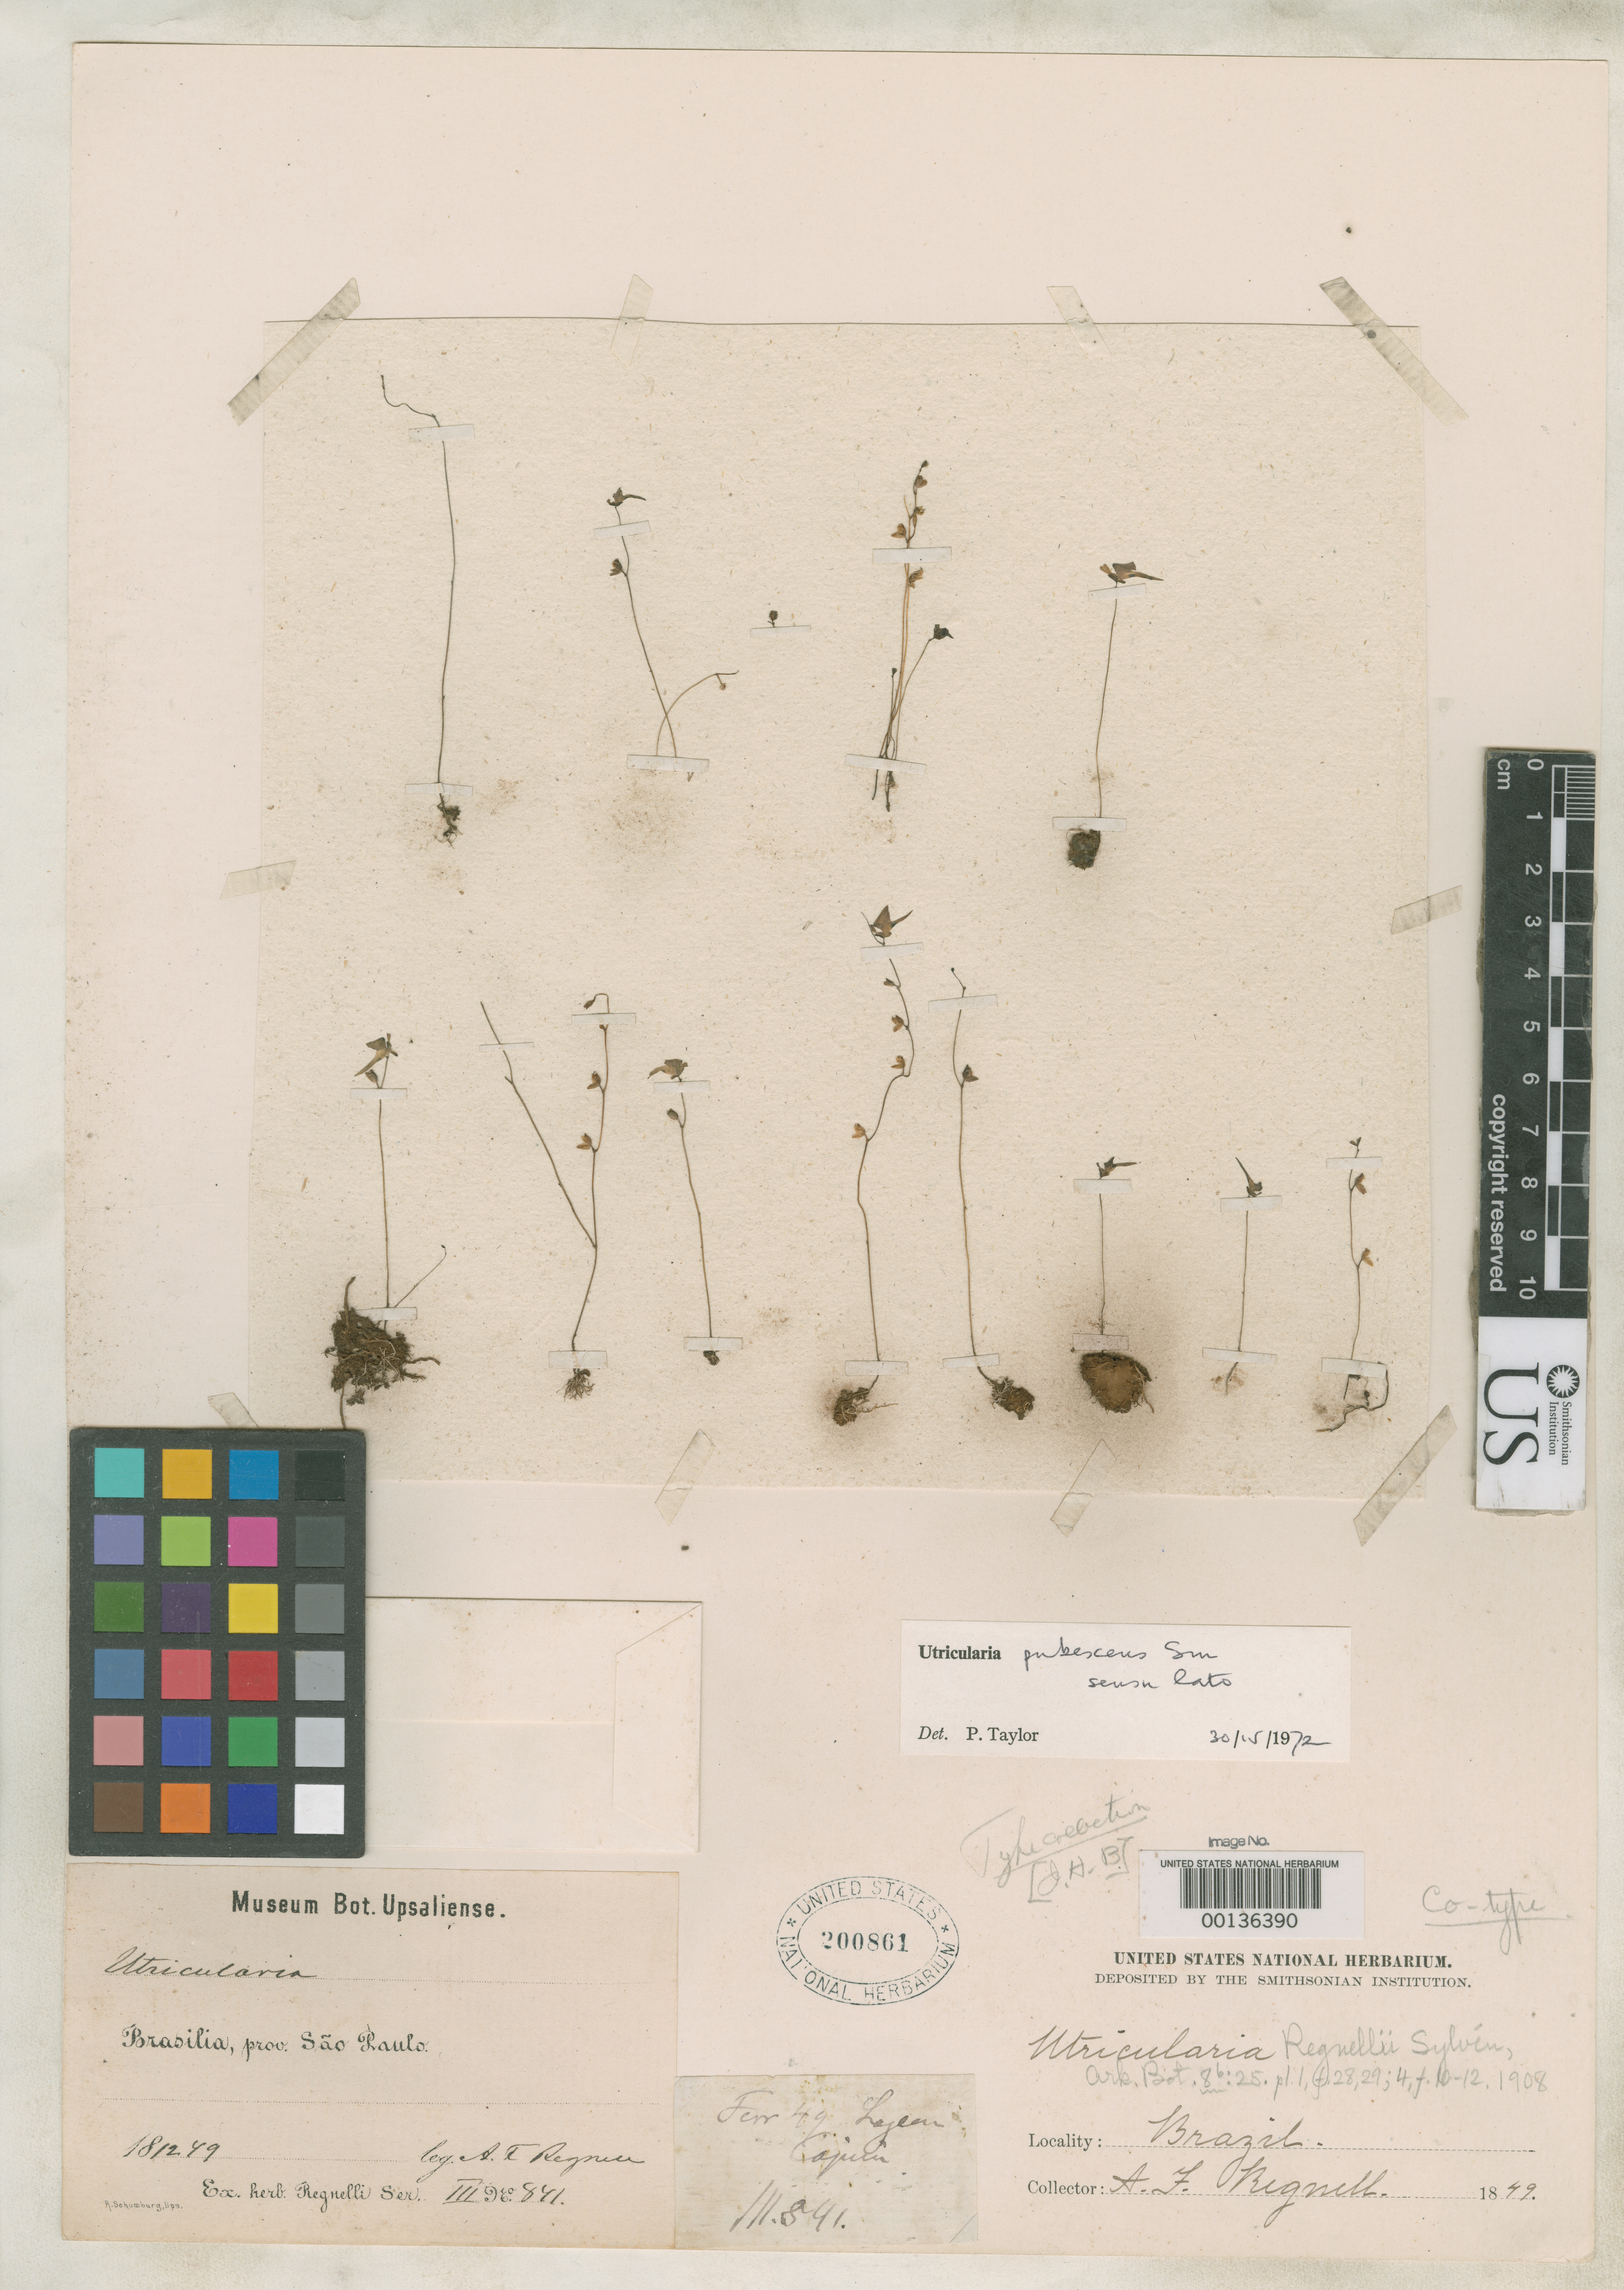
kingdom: Plantae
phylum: Tracheophyta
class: Magnoliopsida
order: Lamiales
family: Lentibulariaceae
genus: Utricularia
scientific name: Utricularia regnellii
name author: Sylvén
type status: Isotype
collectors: A. F. Regnell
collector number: Iii-841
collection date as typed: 18 Feb 1849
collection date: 1849-02-18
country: Brazil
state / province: São Paulo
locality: Serra da Lagem.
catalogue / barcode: US 200861